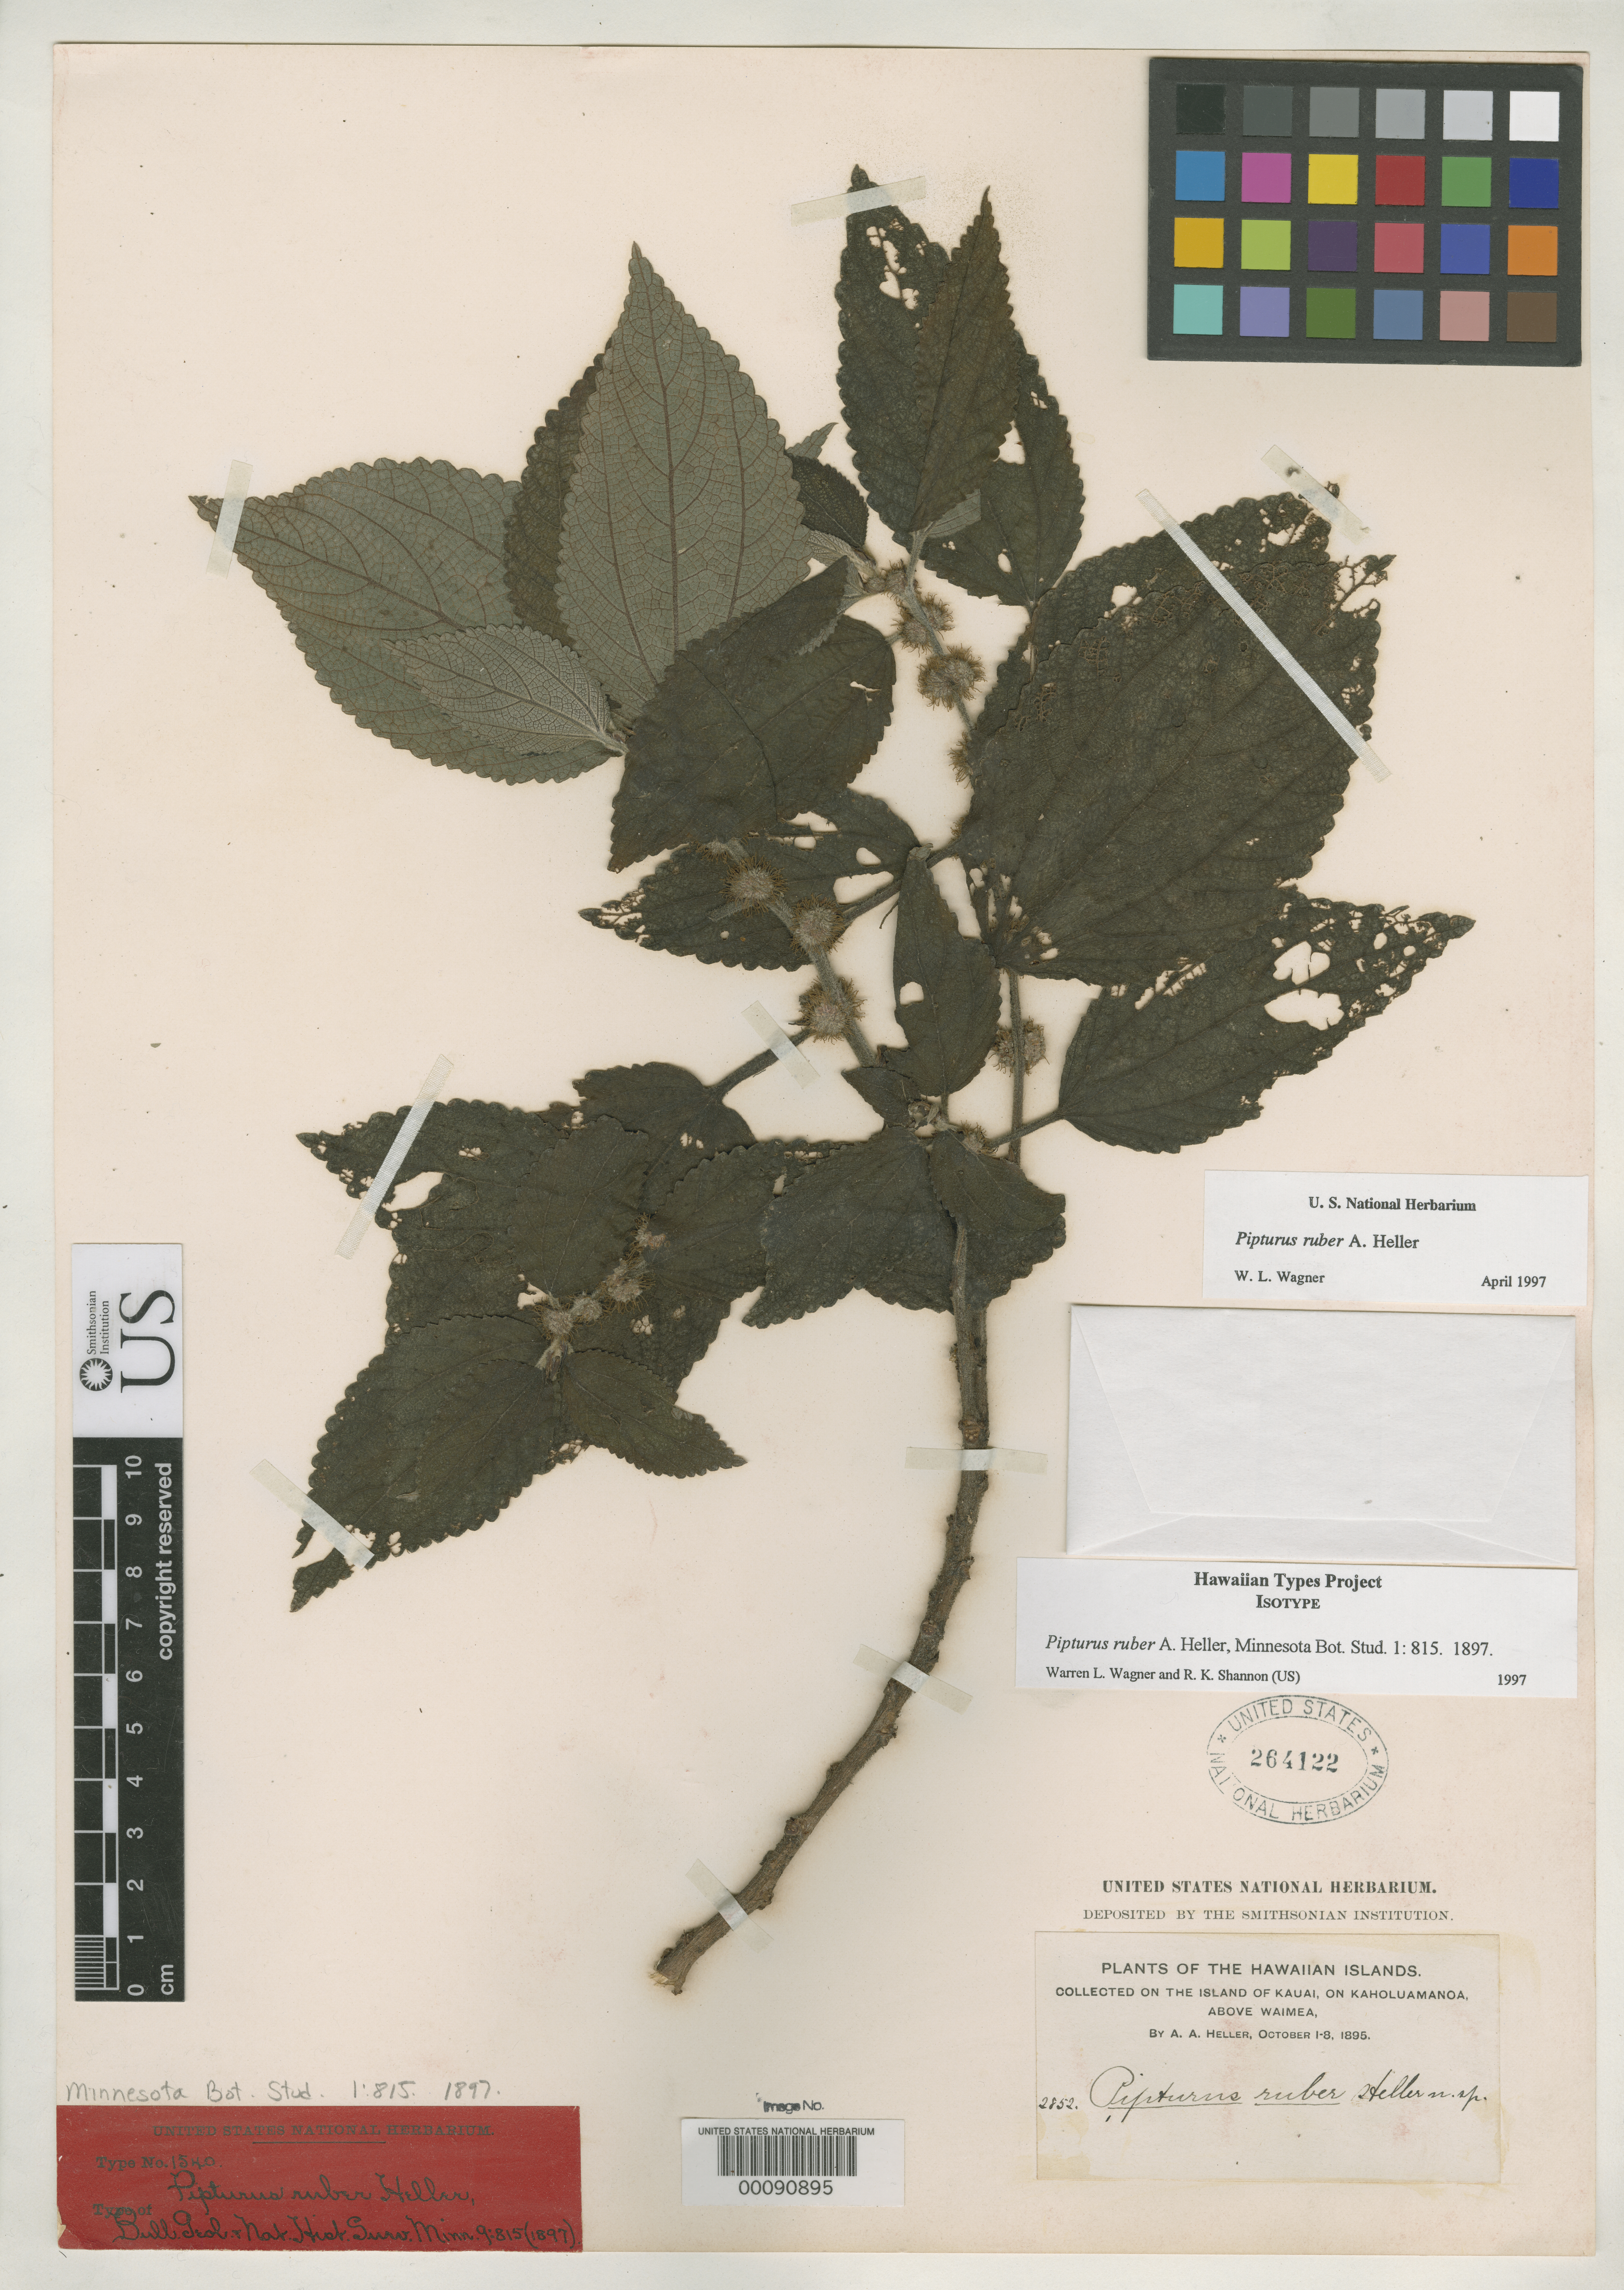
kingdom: Plantae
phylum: Tracheophyta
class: Magnoliopsida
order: Rosales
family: Urticaceae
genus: Pipturus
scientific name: Pipturus ruber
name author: A. Heller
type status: Isotype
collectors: A. A. Heller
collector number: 2852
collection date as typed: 01 Oct 1895 to 08 Oct 1895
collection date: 1895-10-01/1895-10-08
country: United States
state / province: Hawaii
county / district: Kauai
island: Kaua'i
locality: Kaholuamanoa, above Waimea.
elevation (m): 1219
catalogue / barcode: US 264122